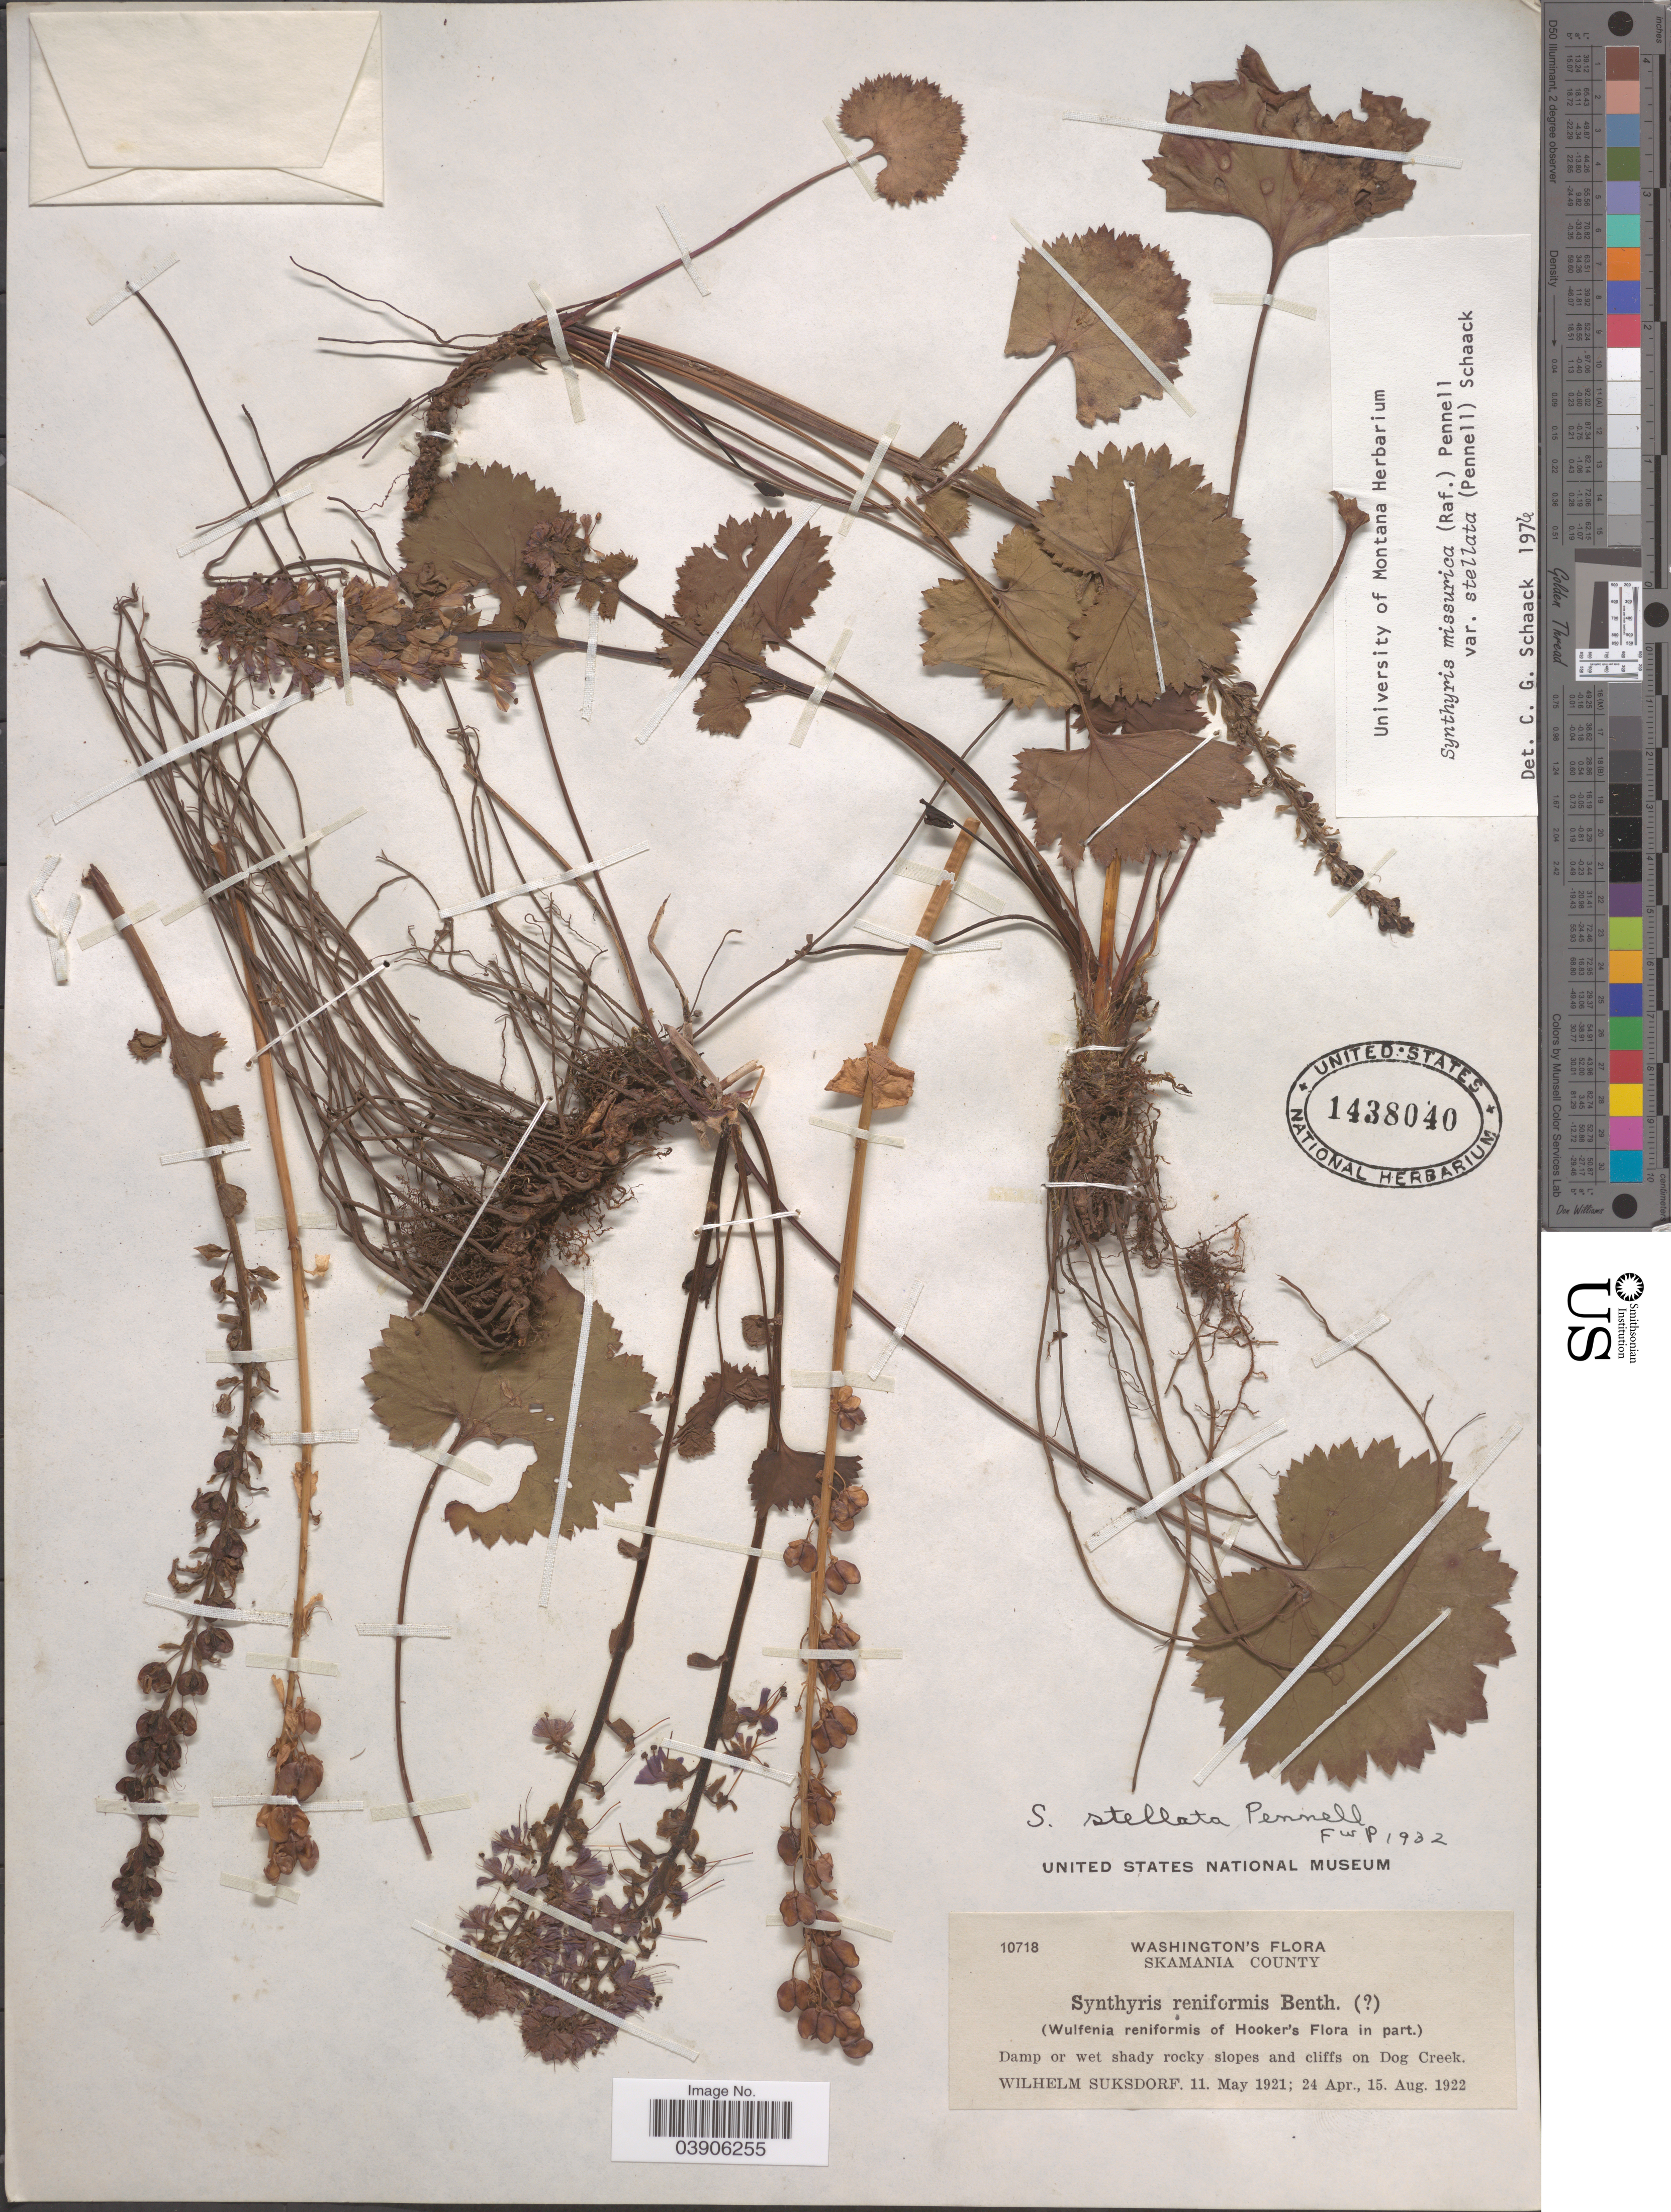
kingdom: Plantae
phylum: Tracheophyta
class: Magnoliopsida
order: Lamiales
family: Plantaginaceae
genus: Synthyris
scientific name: Synthyris missurica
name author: (Raf.) Pennell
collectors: W. N. Suksdorf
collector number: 10718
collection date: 1921-05-11/1922-08-15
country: United States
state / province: Washington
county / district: Skamania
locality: Skamania County. Damp or wet shady rocks slopes and cliffs on Dog Creek.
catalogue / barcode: US 1438040